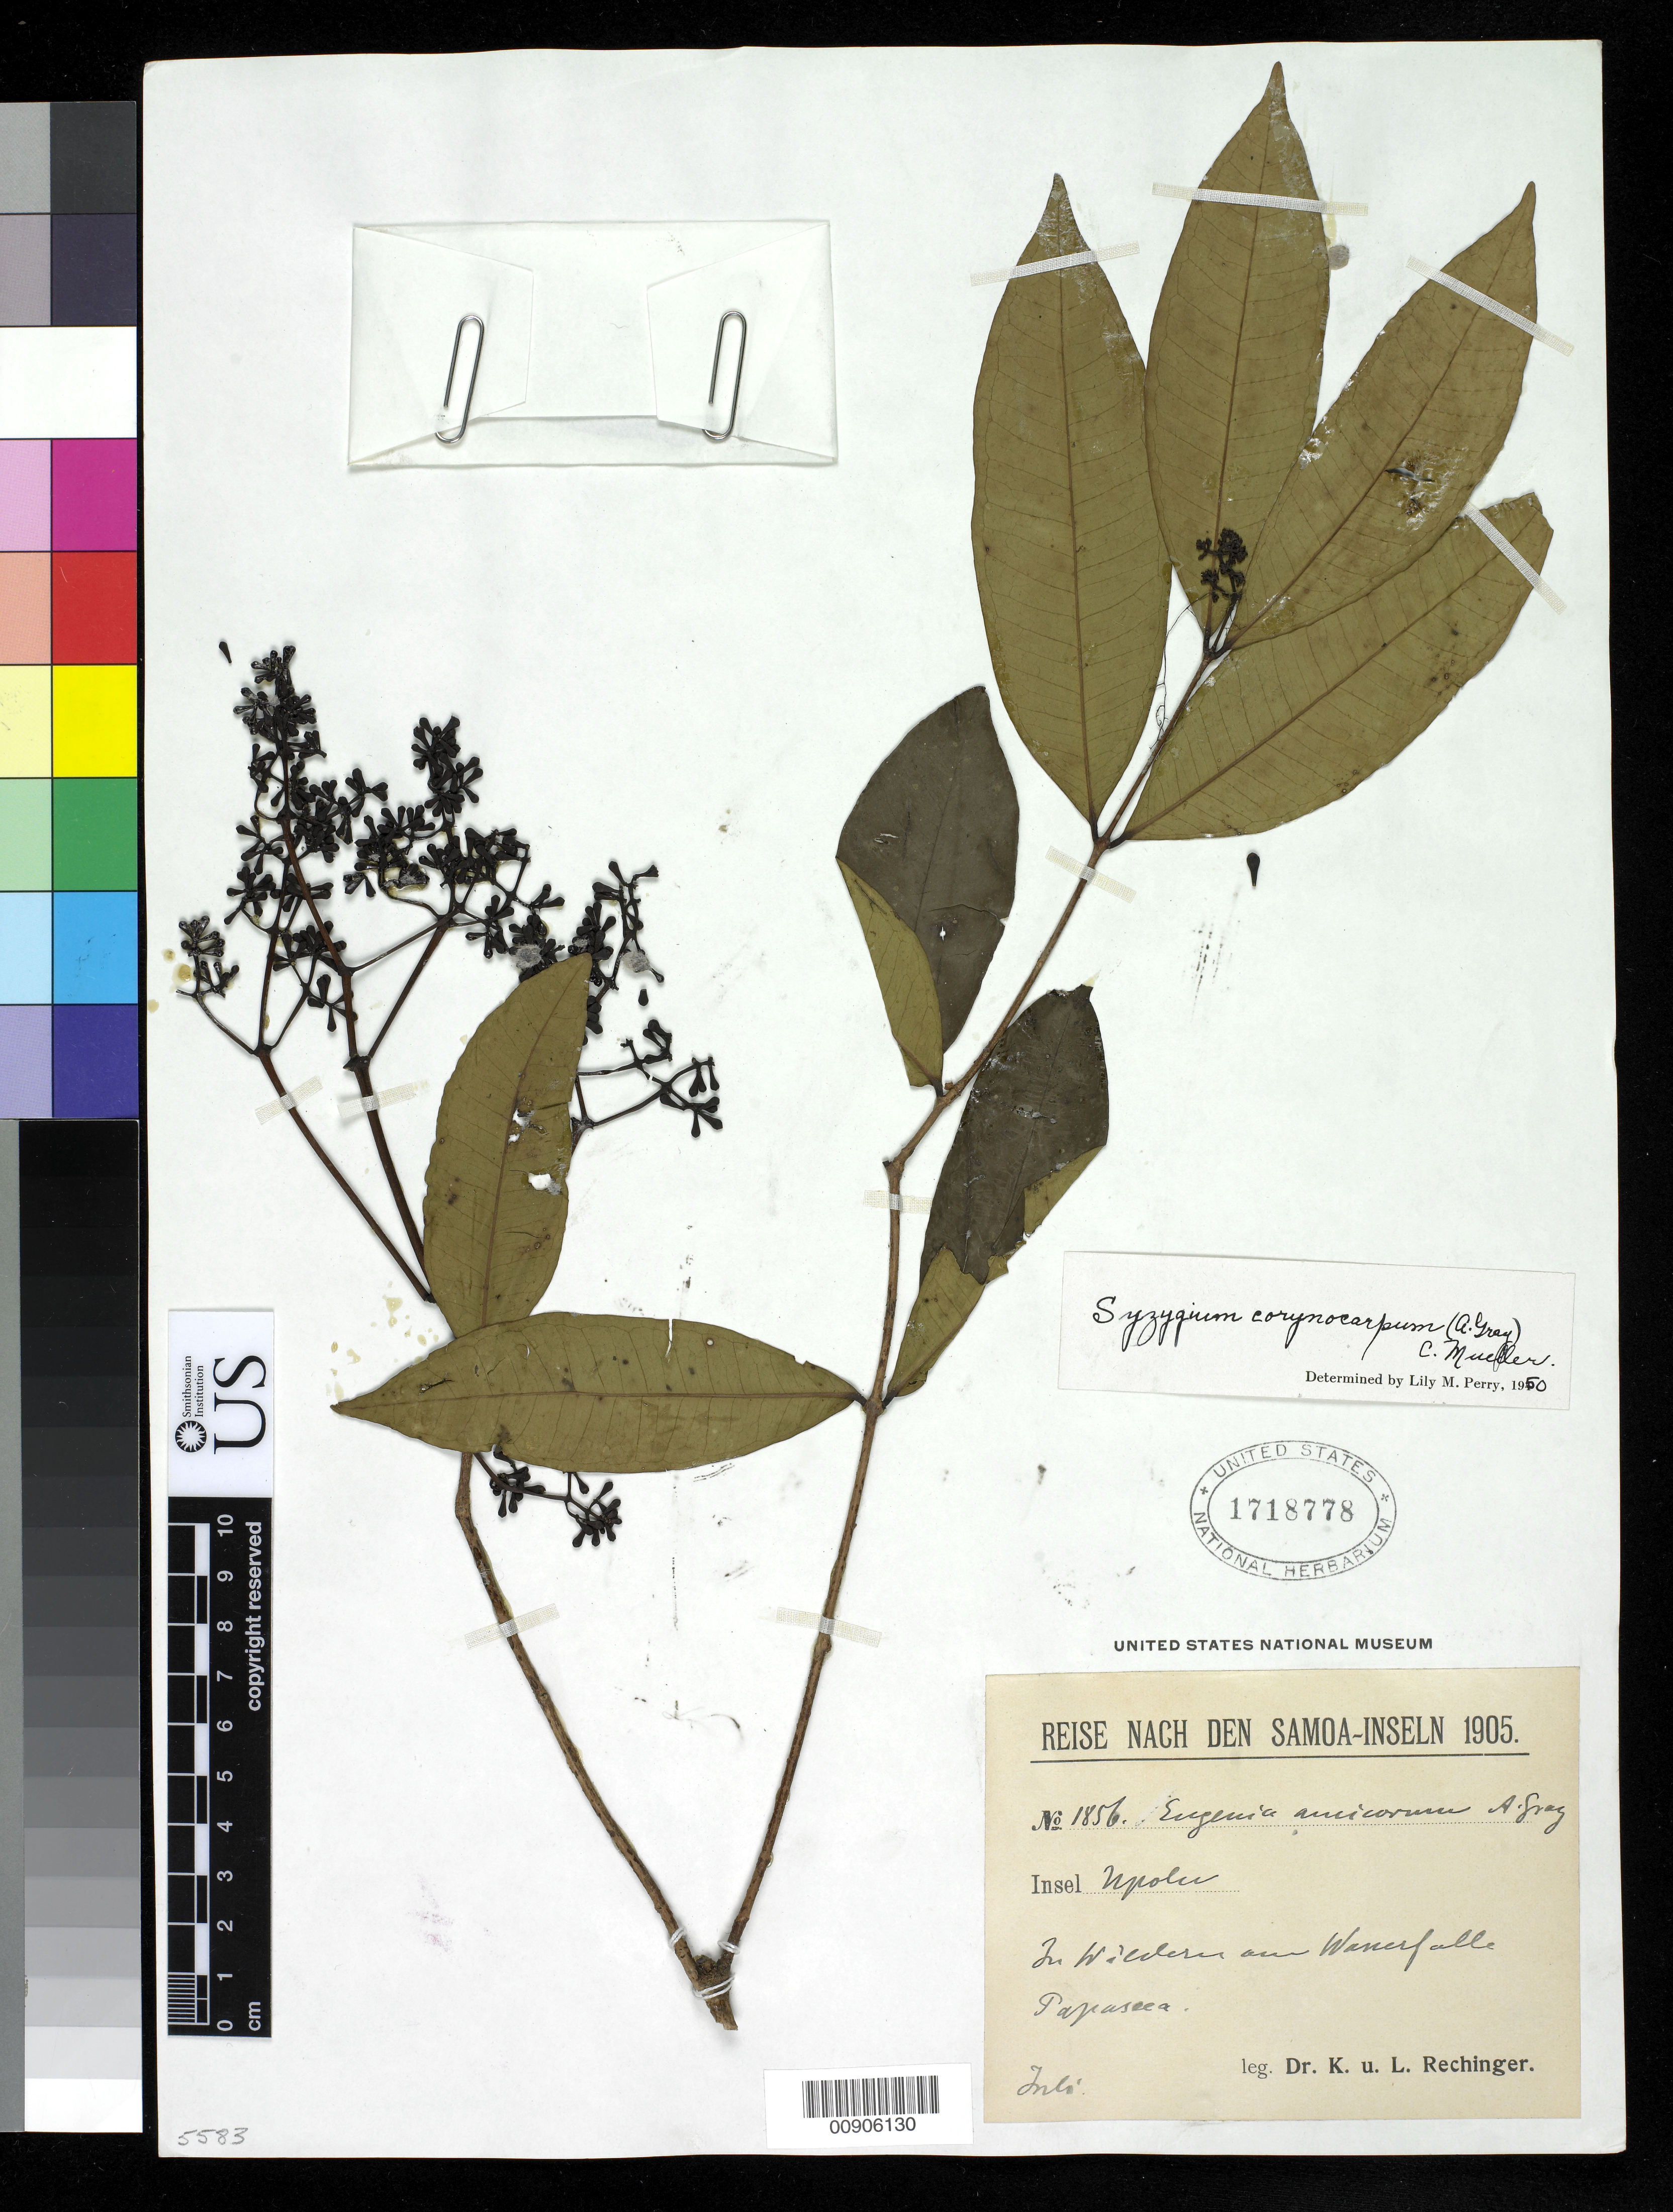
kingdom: Plantae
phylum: Tracheophyta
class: Magnoliopsida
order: Myrtales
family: Myrtaceae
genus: Syzygium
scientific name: Syzygium corynocarpum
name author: (A. Gray) Müll. Stuttg.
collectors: K. Rechinger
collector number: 1856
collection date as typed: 1905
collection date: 1905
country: Samoa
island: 'Upolu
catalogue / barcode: US 1718778